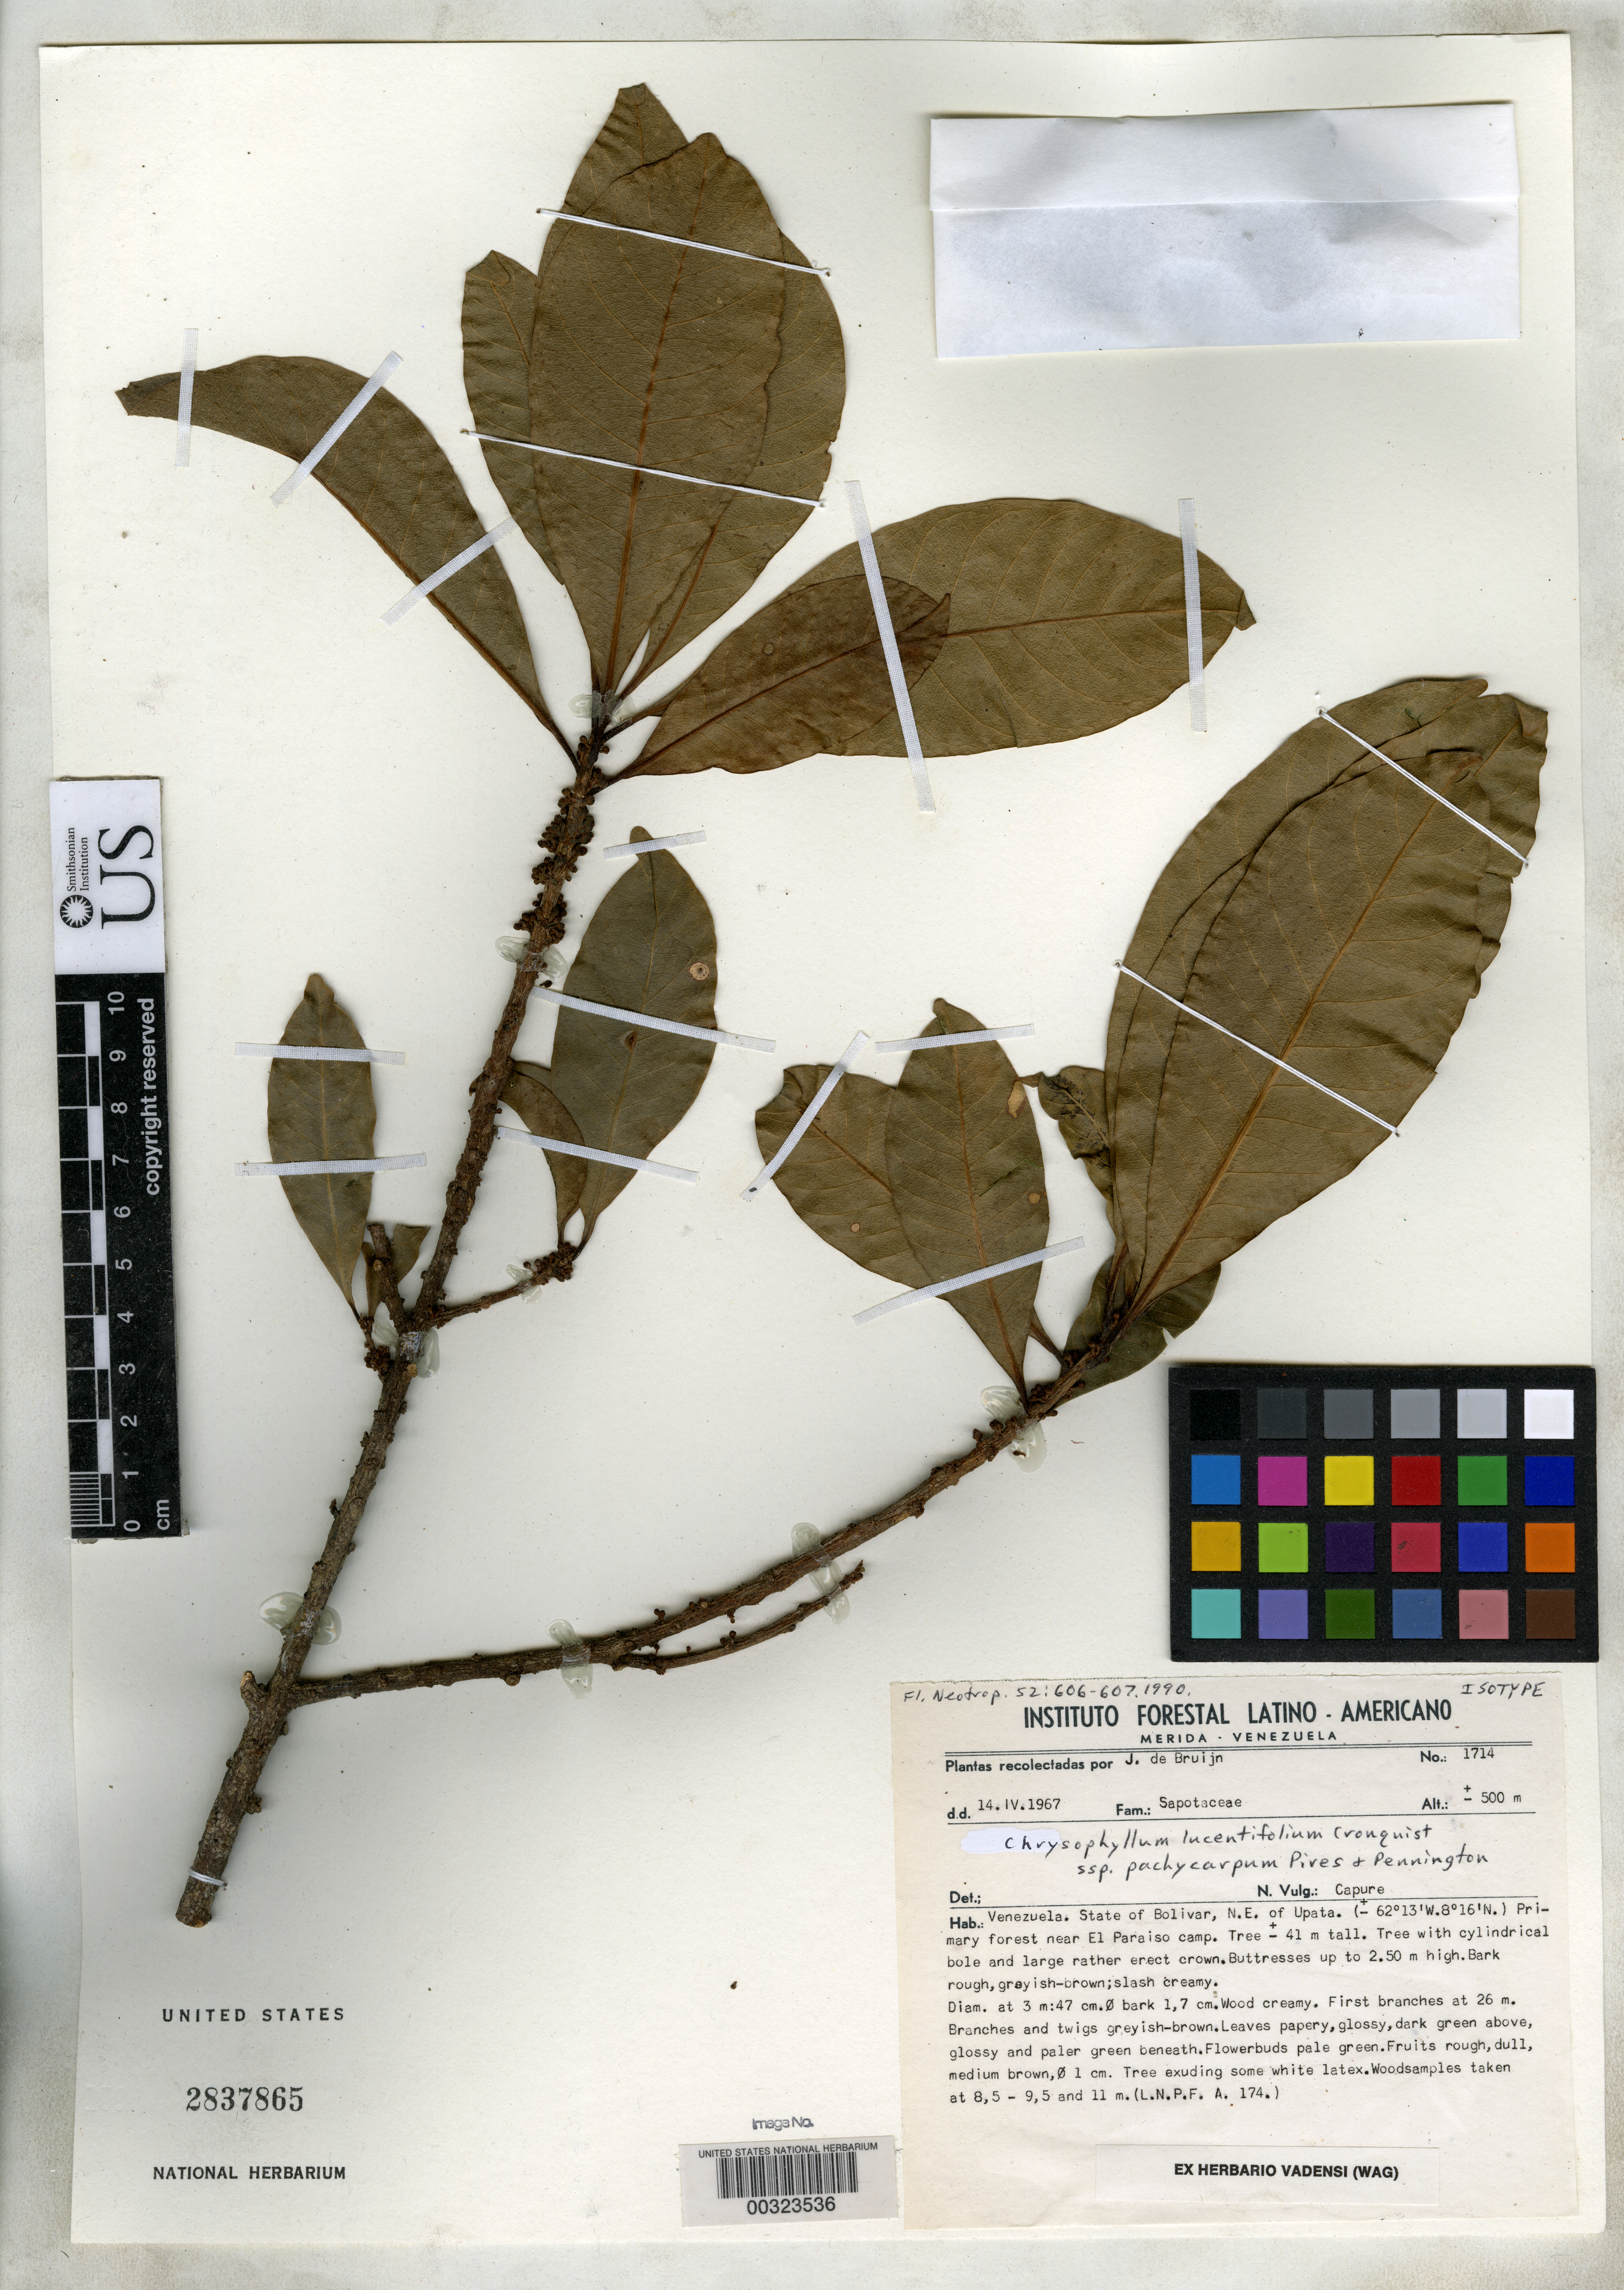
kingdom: Plantae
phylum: Tracheophyta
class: Magnoliopsida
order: Ericales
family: Sapotaceae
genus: Chrysophyllum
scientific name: Chrysophyllum lucentifolium subsp. pachycarpum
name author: Pires & T.D. Penn.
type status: Isotype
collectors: J. Bruijn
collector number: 1714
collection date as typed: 14 Apr 1967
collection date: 1967-04-14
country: Venezuela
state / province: Bolivar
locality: NE of Upata, primary forest near El Paraiso Camp.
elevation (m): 500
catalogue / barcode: US 2837865